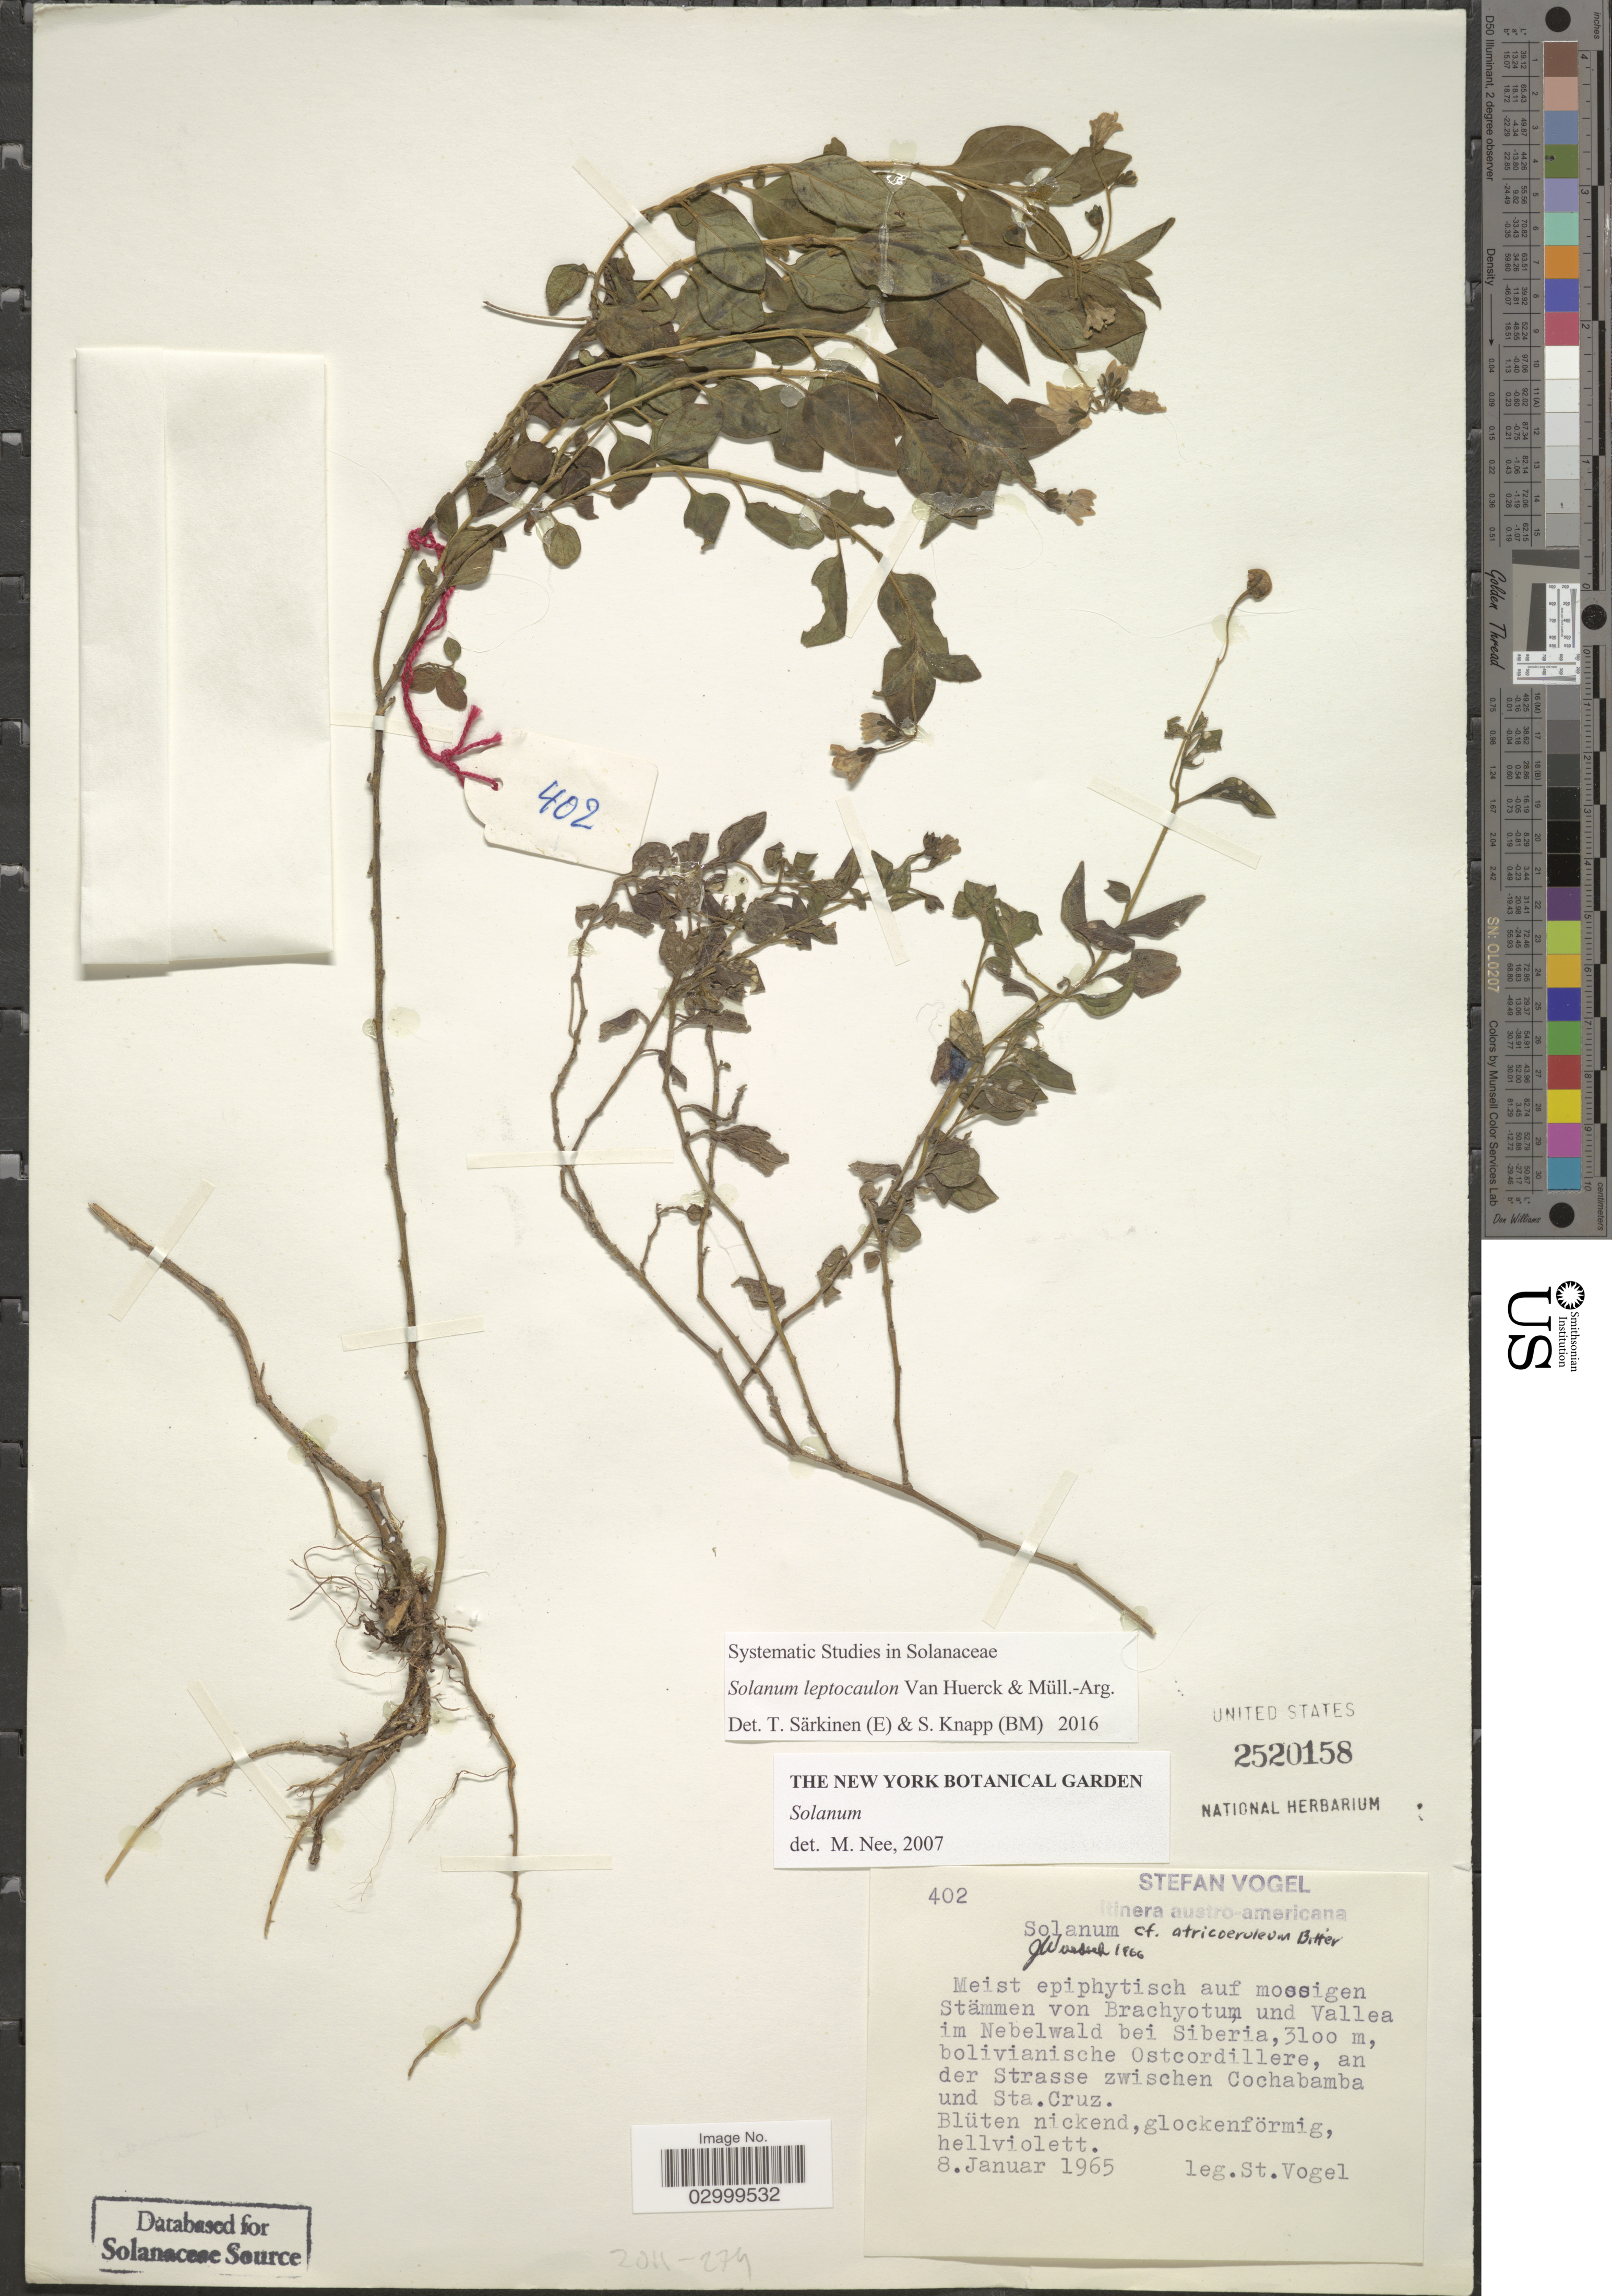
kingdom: Plantae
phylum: Tracheophyta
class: Magnoliopsida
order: Solanales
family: Solanaceae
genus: Solanum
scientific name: Solanum leptocaulon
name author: Van Heurck & Müll. Arg.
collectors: S. Vogel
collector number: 402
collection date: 1965-01-08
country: Bolivia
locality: Itinera austro-americana. Im Nebelwald bei Siberia, bolivianische Ostcordillere, an der Strasse zwischen Cochabamba un Sta. Cruz.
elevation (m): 3100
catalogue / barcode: US 2520158